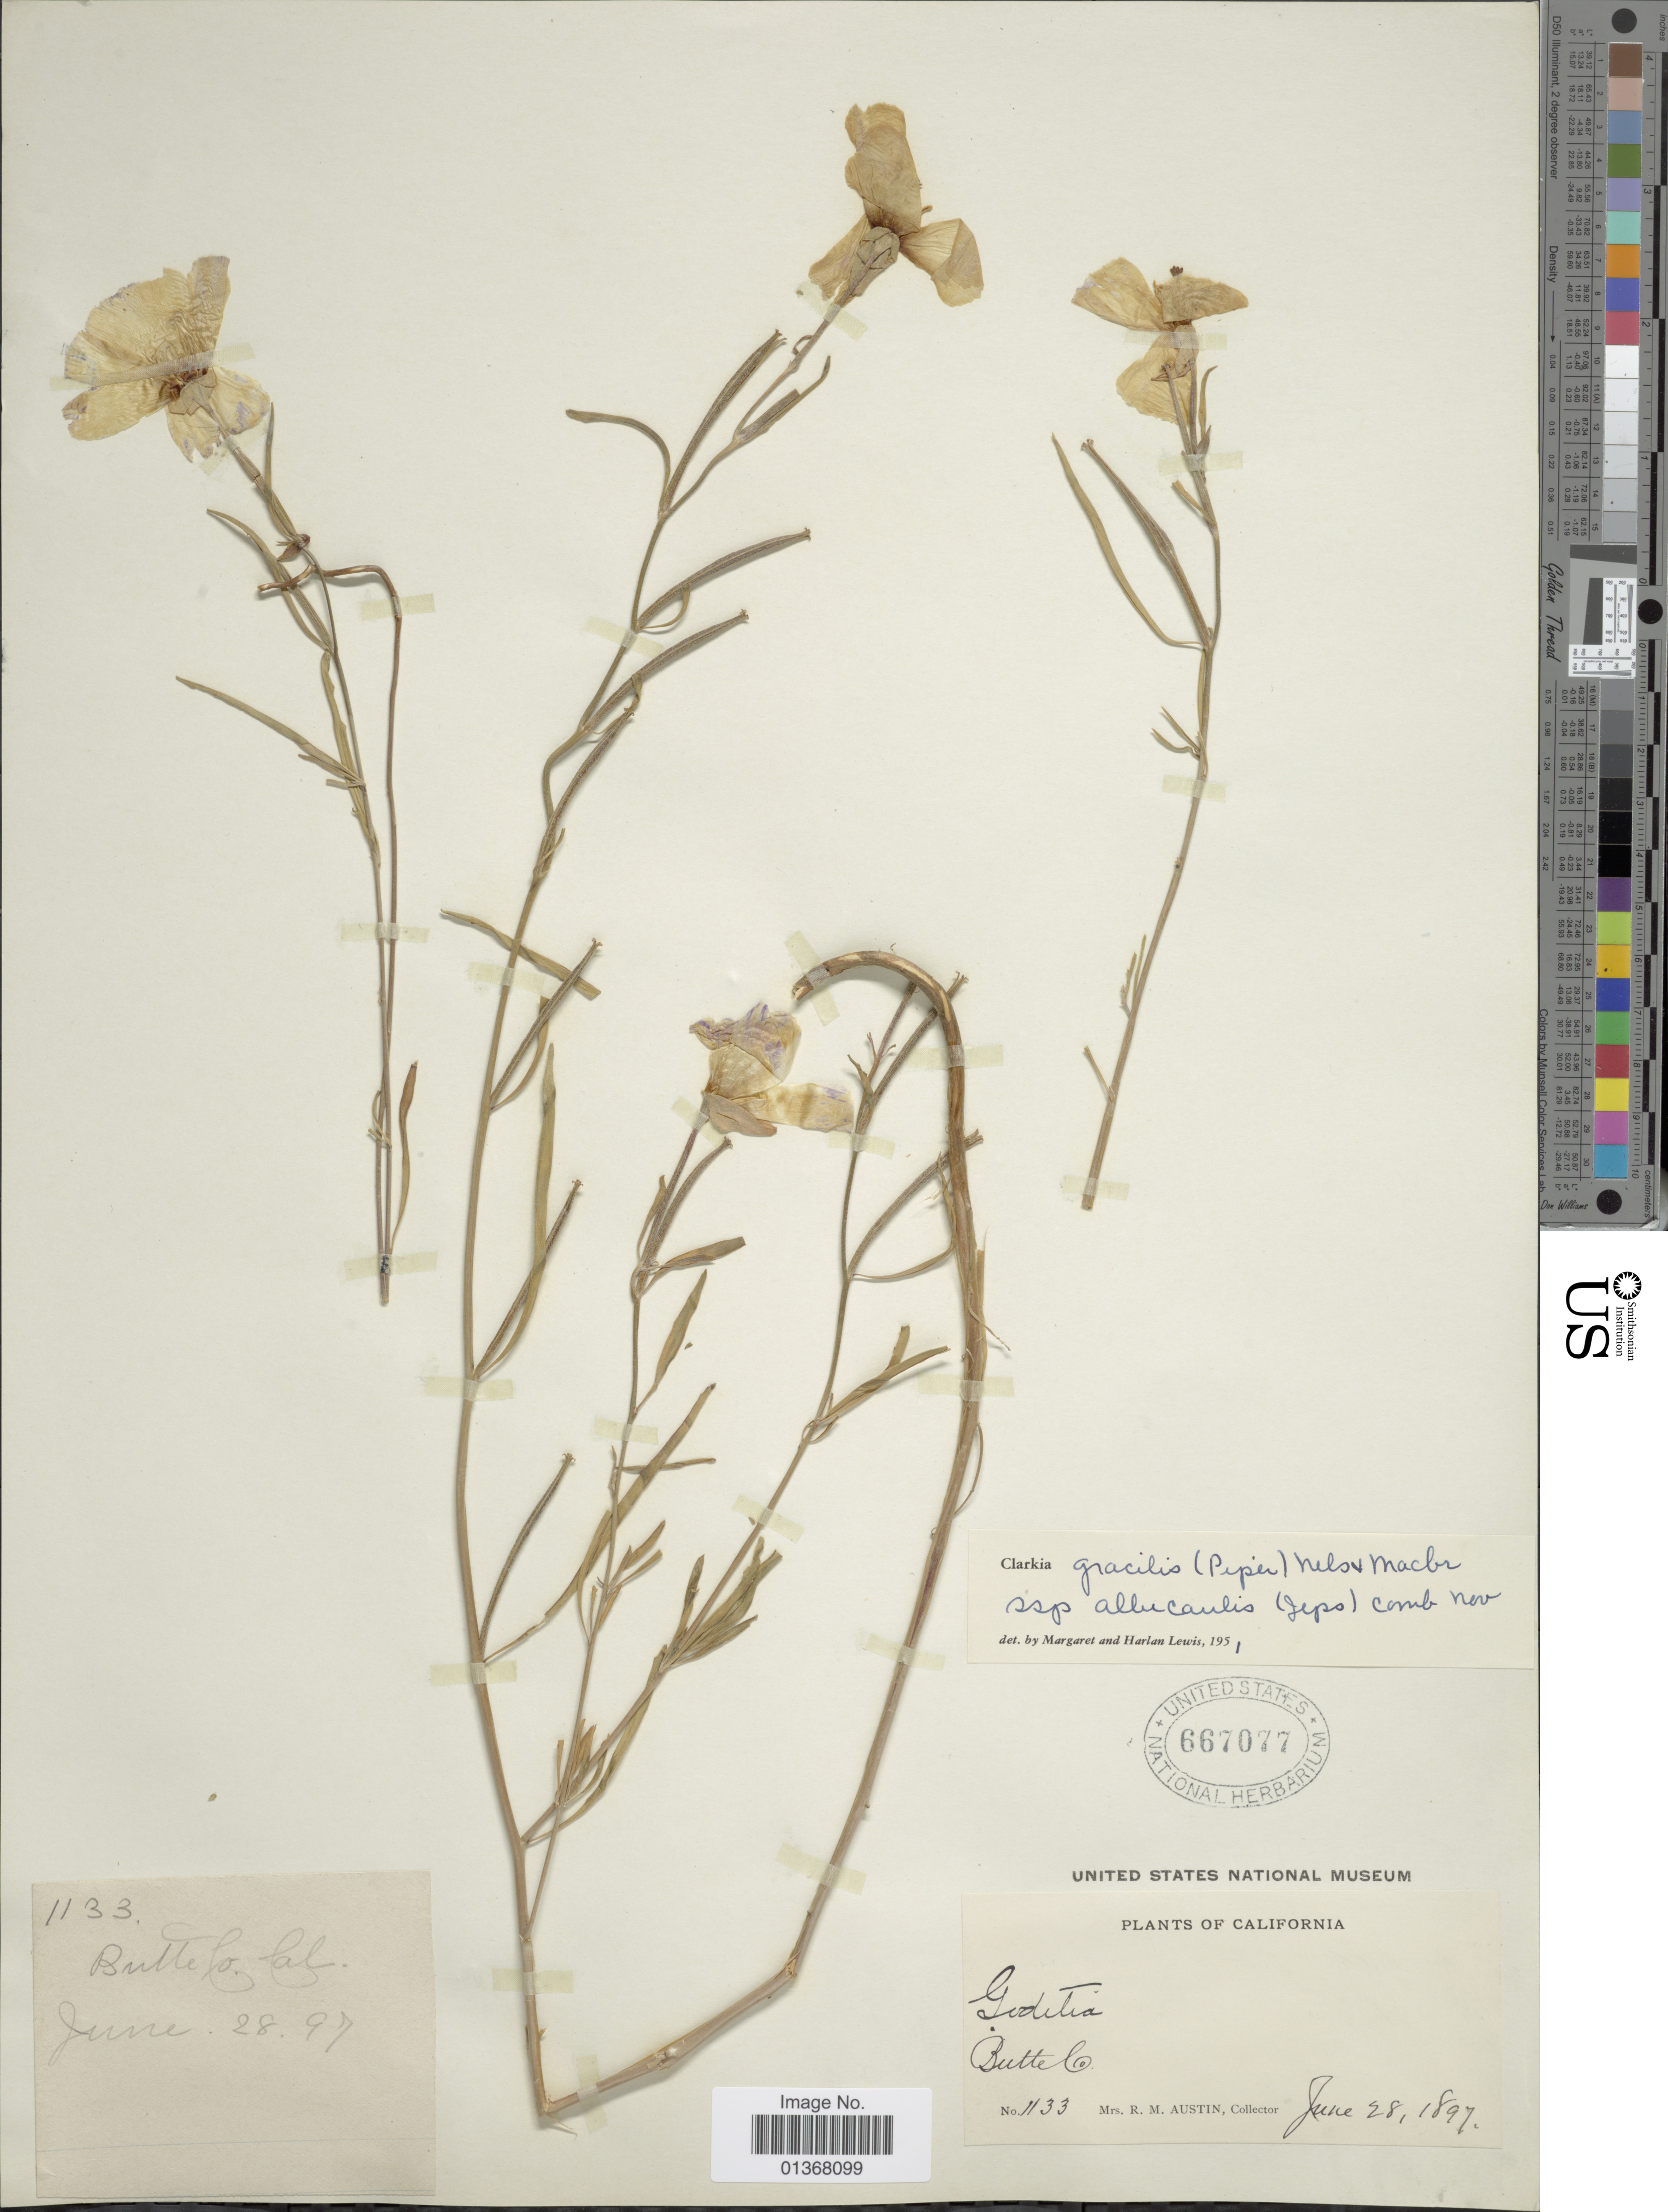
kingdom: Plantae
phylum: Tracheophyta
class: Magnoliopsida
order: Myrtales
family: Onagraceae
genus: Clarkia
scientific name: Clarkia gracilis subsp. albicaulis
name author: (Jeps.) F. H. Lewis & M.E. Lewis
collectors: R. Austin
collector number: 1133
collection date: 1897-06-28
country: United States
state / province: California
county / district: Butte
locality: Butte Co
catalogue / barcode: US 667077